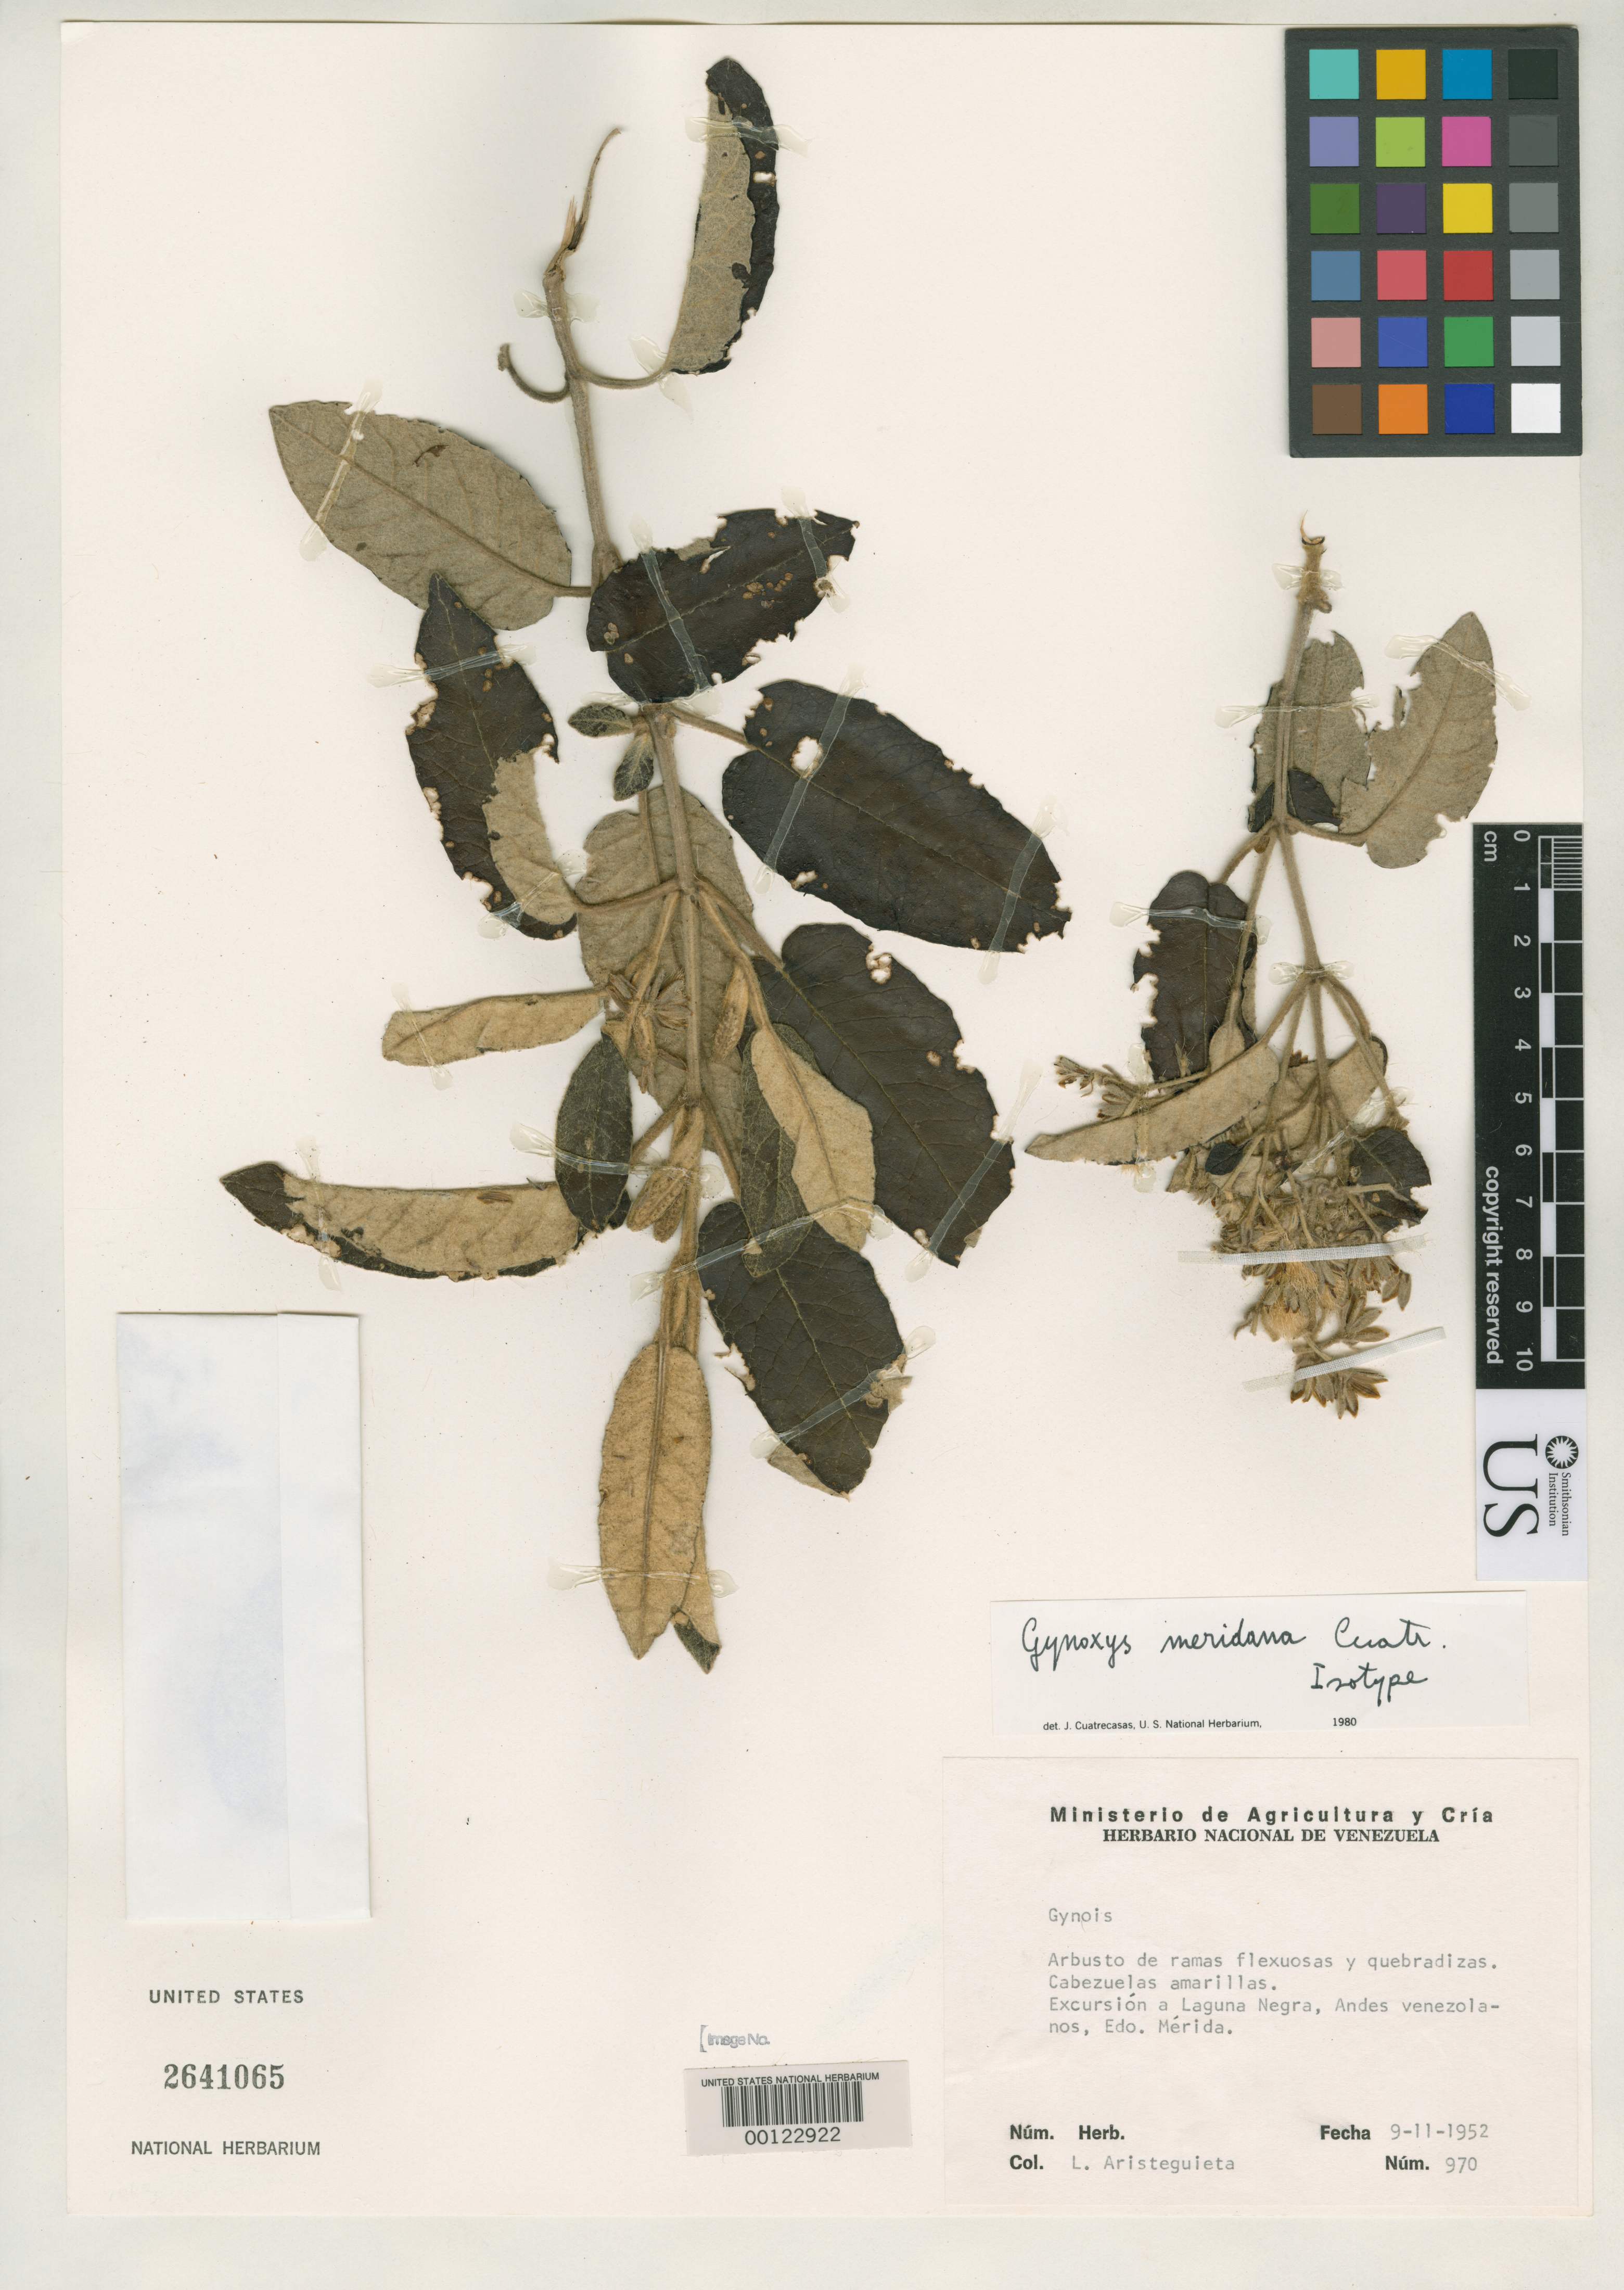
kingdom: Plantae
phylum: Tracheophyta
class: Magnoliopsida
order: Asterales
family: Asteraceae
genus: Gynoxys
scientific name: Gynoxys meridana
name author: Cuatrec.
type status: Isotype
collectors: L. Aristeguieta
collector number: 970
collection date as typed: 09 Nov 1952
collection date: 1952-11-09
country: Venezuela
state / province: Mérida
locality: Laguna Negra, Andes Venezolanos.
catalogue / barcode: US 2641065